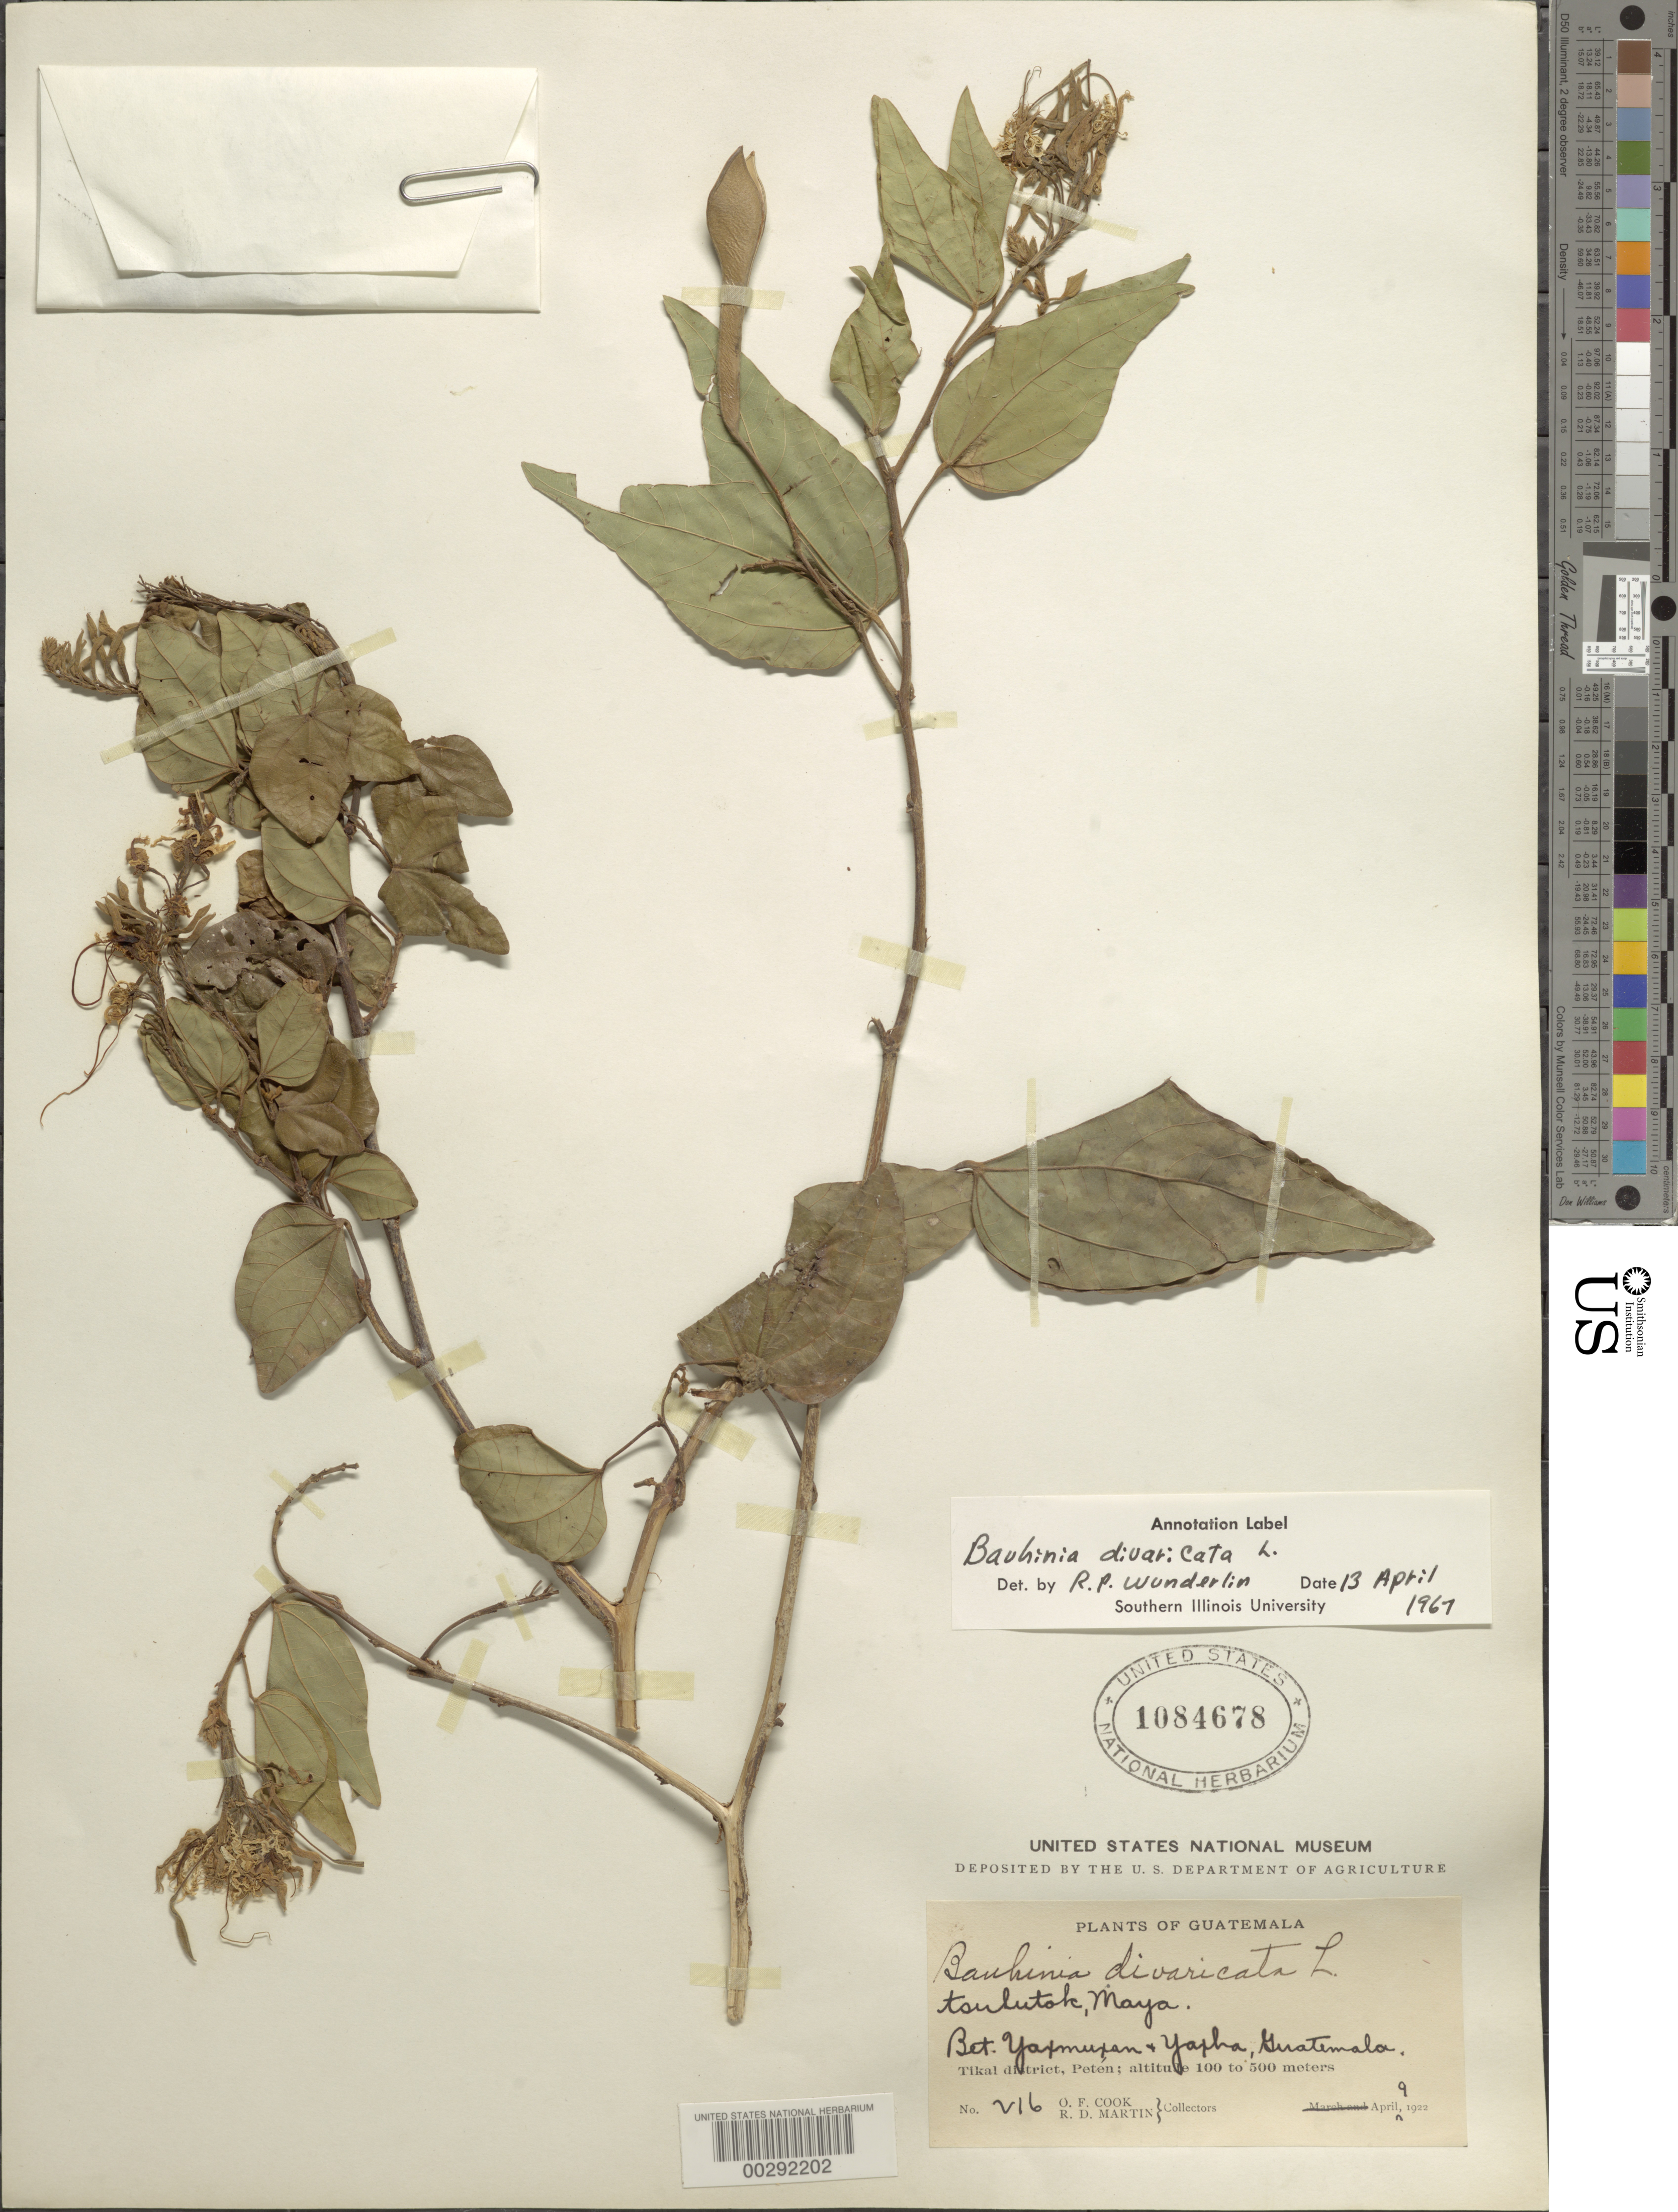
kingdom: Plantae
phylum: Tracheophyta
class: Magnoliopsida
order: Fabales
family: Fabaceae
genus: Bauhinia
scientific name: Bauhinia divaricata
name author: L.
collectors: O. F. Cook & R. D. Martin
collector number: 216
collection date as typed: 09 Apr 1922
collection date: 1922-04-09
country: Guatemala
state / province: El Petén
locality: Tikal district, between Yaxmuxan and Yaxha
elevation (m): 100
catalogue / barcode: US 1084678